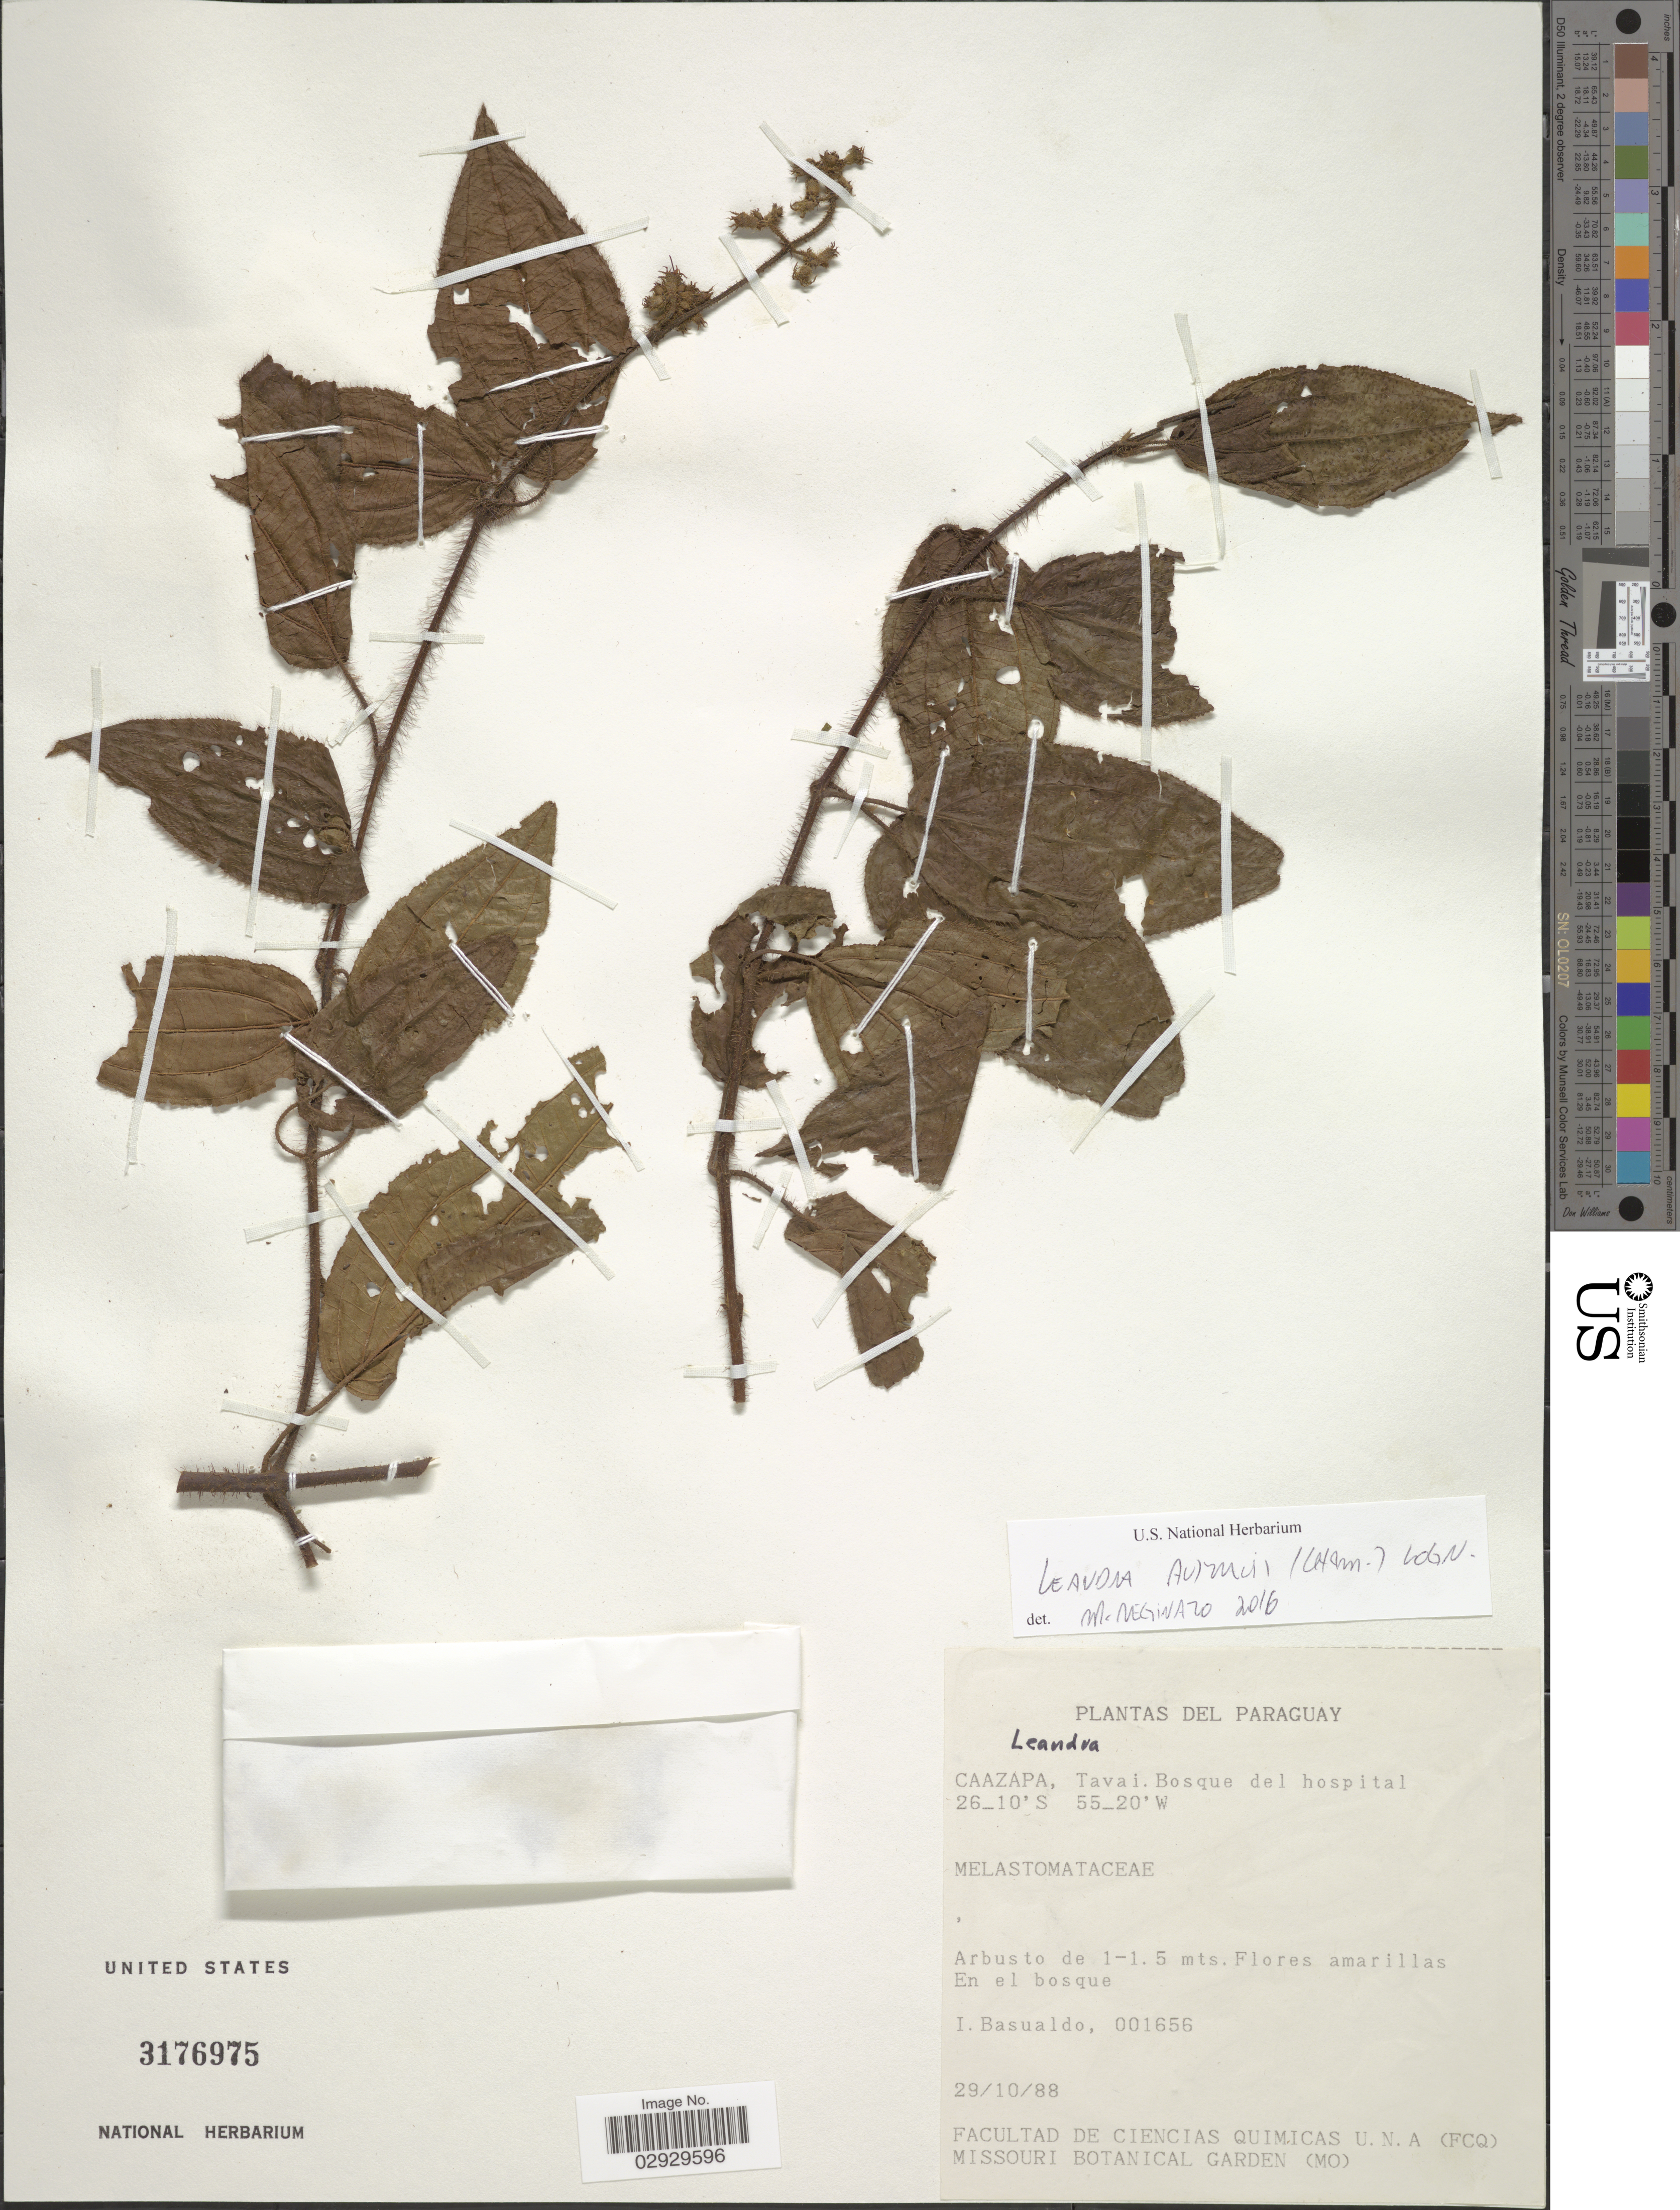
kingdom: Plantae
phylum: Tracheophyta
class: Magnoliopsida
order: Myrtales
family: Melastomataceae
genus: Leandra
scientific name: Leandra australis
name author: (Cham.) Cogn.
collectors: I. Basualdo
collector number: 001656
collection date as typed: Transcribed d/m/y: 29/10/88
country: Paraguay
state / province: Caazapa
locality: Tavai. Bosque del hospital.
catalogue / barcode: US 3176975